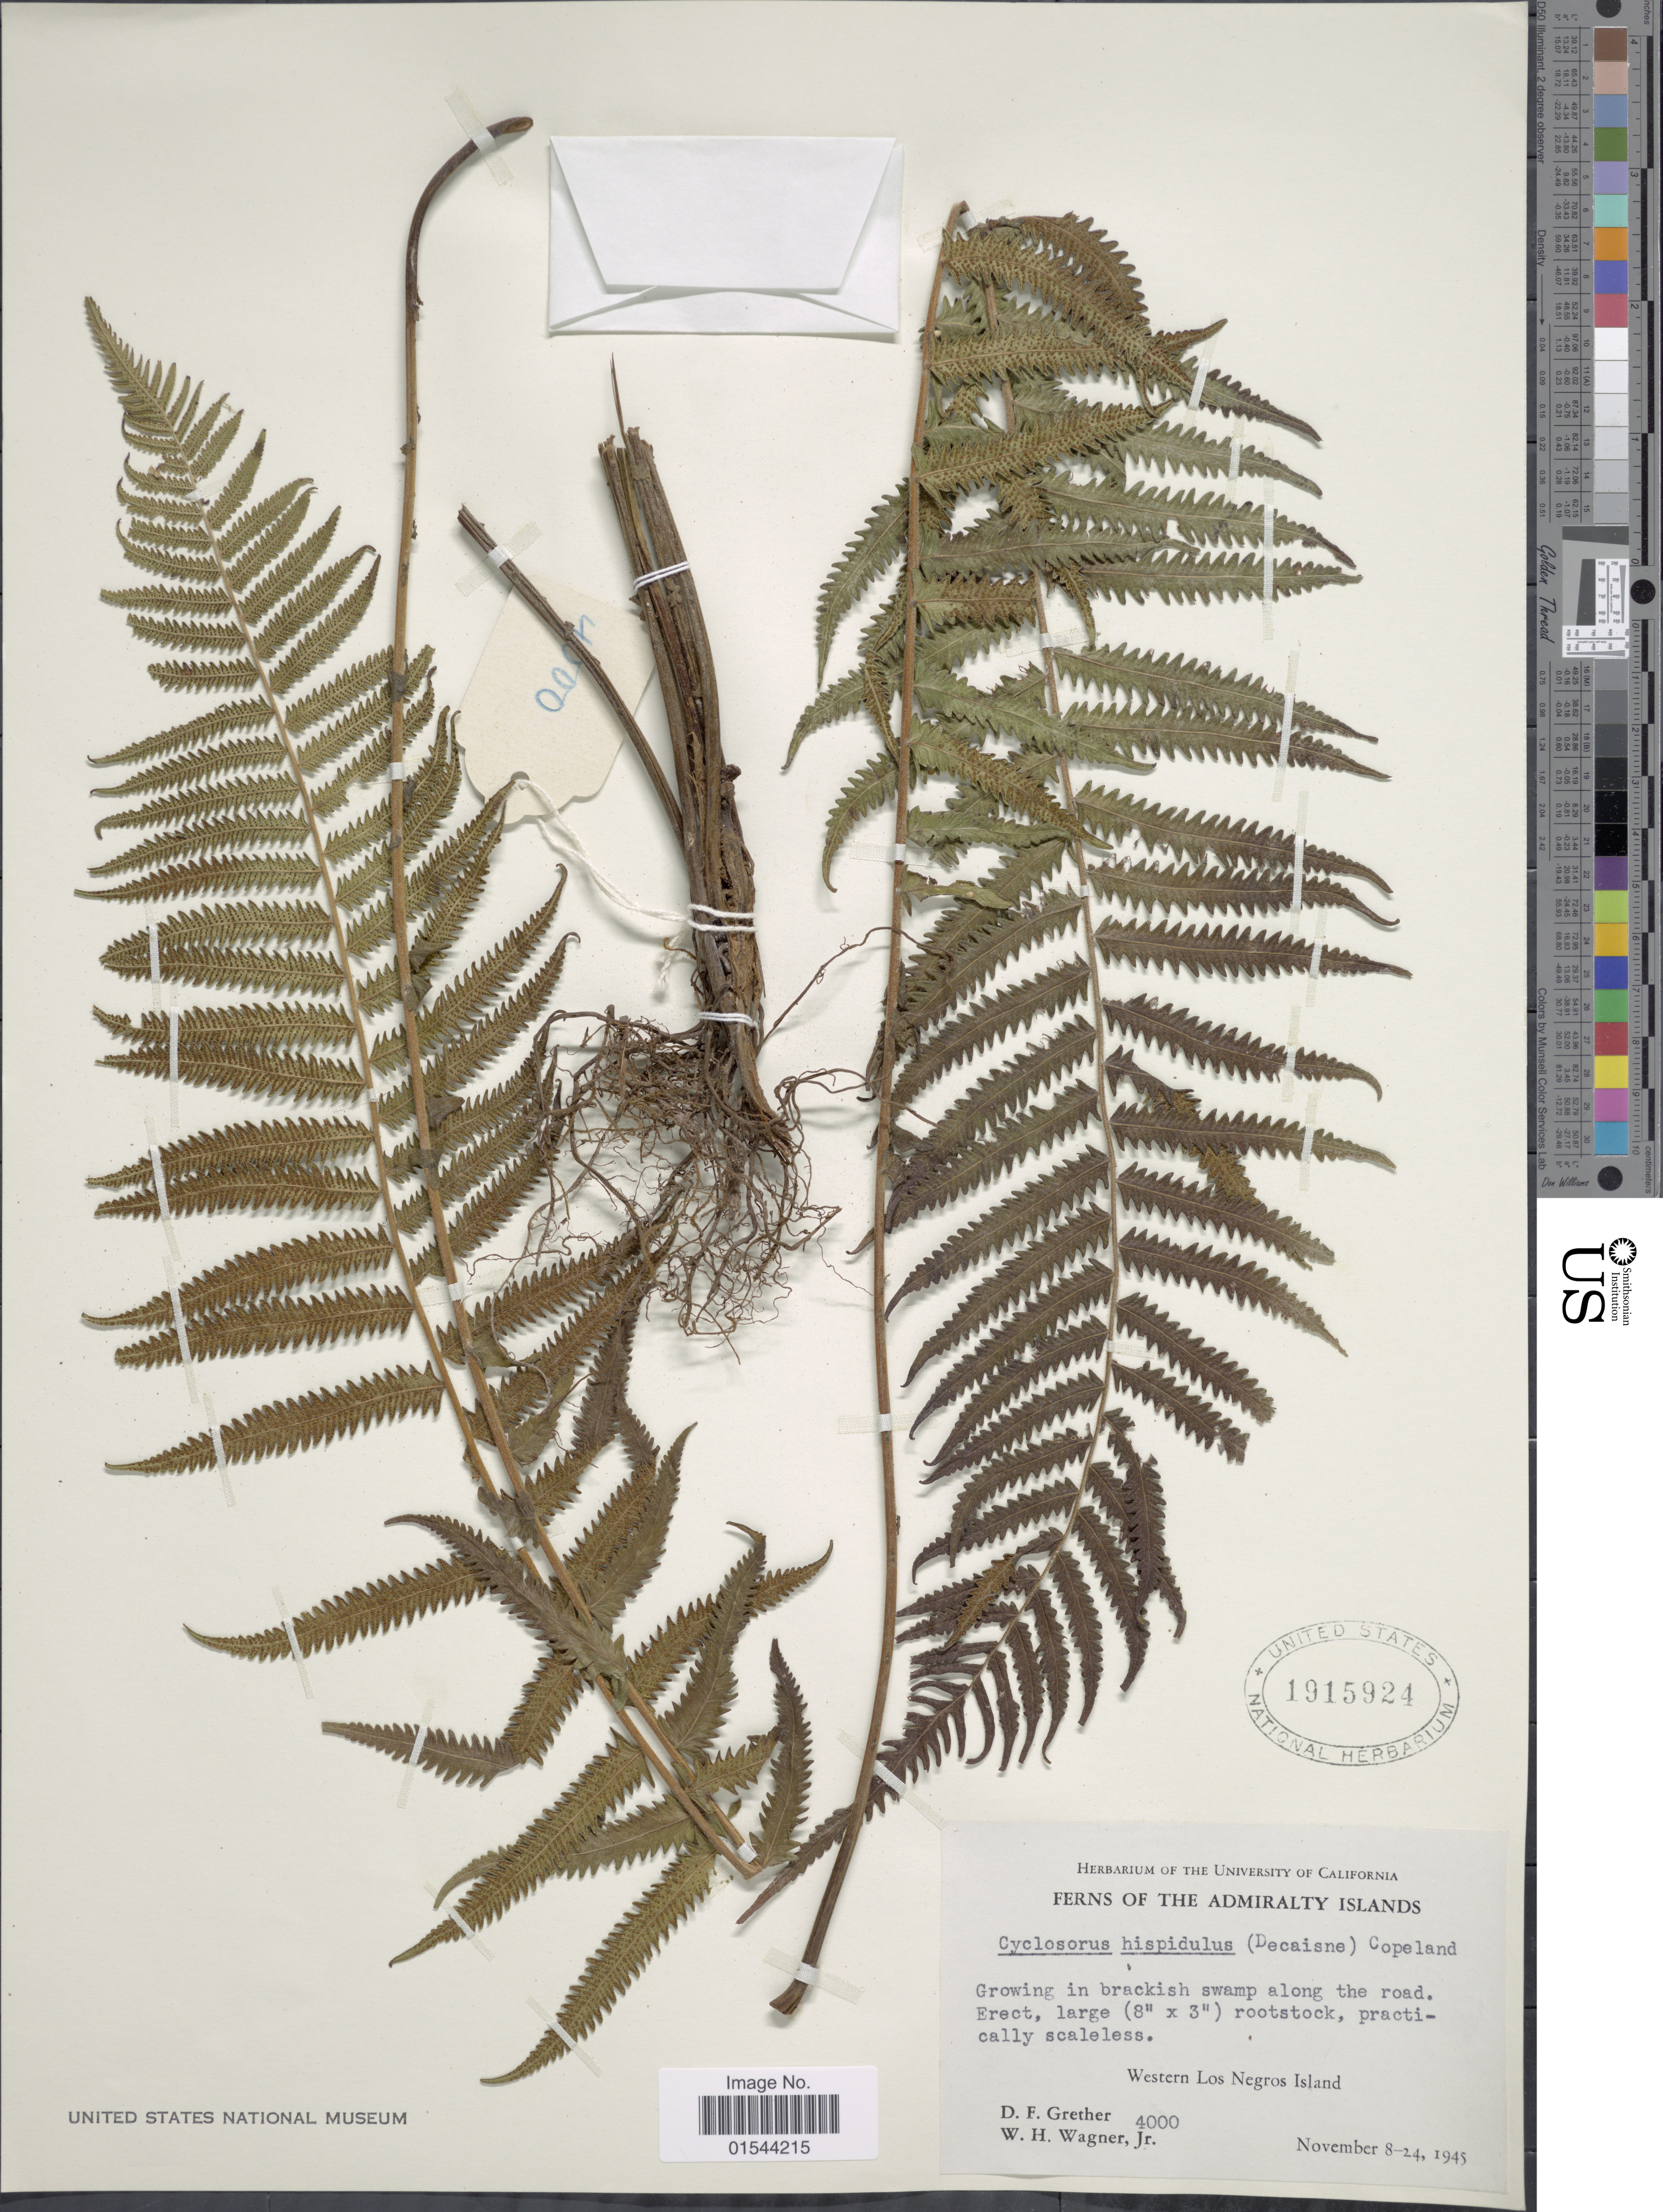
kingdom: Plantae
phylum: Tracheophyta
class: Polypodiopsida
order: Polypodiales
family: Thelypteridaceae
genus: Christella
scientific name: Christella hispidula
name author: (Decne.) Holttum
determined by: Wagner, W. L., (BOT), Smithsonian Institution - National Museum of Natural History (UNITED STATES)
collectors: D. F. Grether & W. H. Wagner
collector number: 4000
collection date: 1945-11-08/1945-11-24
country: Papua New Guinea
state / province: Manus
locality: The Admiralty Islands, Western Los Negros Island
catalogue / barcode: US 1915924